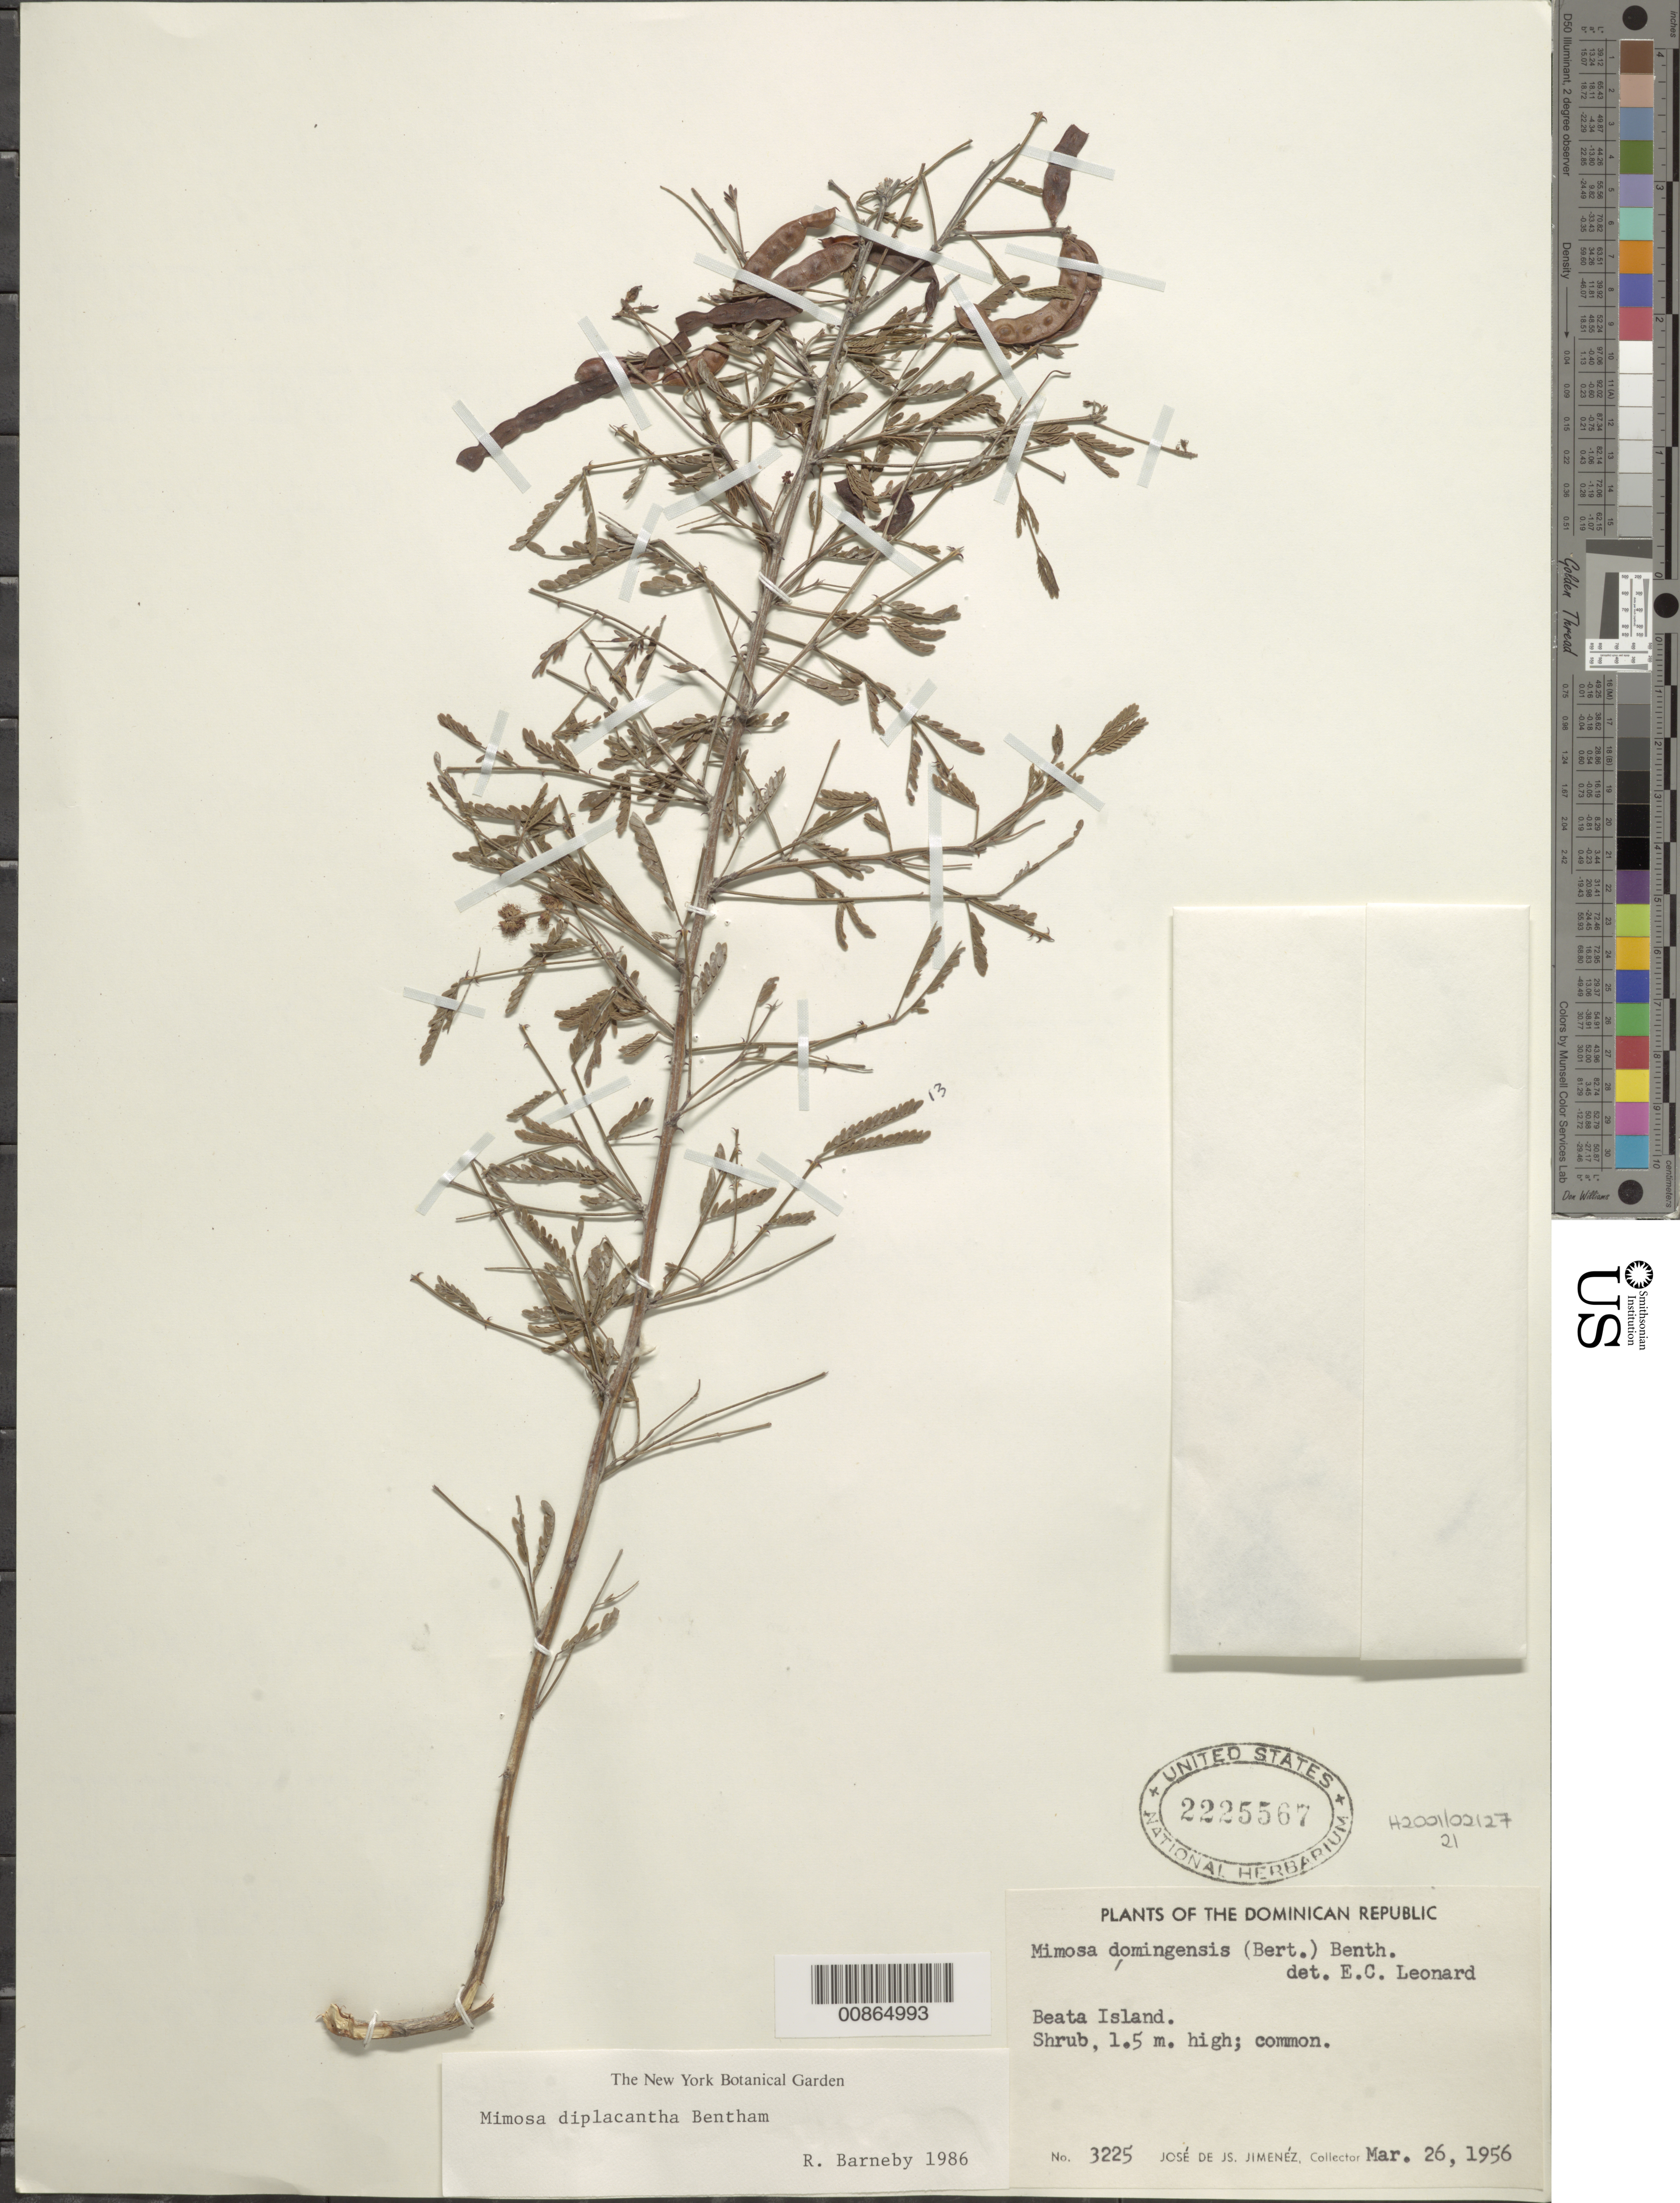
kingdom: Plantae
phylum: Tracheophyta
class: Magnoliopsida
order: Fabales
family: Fabaceae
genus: Mimosa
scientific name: Mimosa diplacantha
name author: Benth.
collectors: J. J. Jiménez Almonte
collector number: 3225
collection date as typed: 26 Mar 1956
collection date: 1956-03-26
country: Dominican Republic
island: Isla Beata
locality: Beata Island.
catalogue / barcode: US 2225567